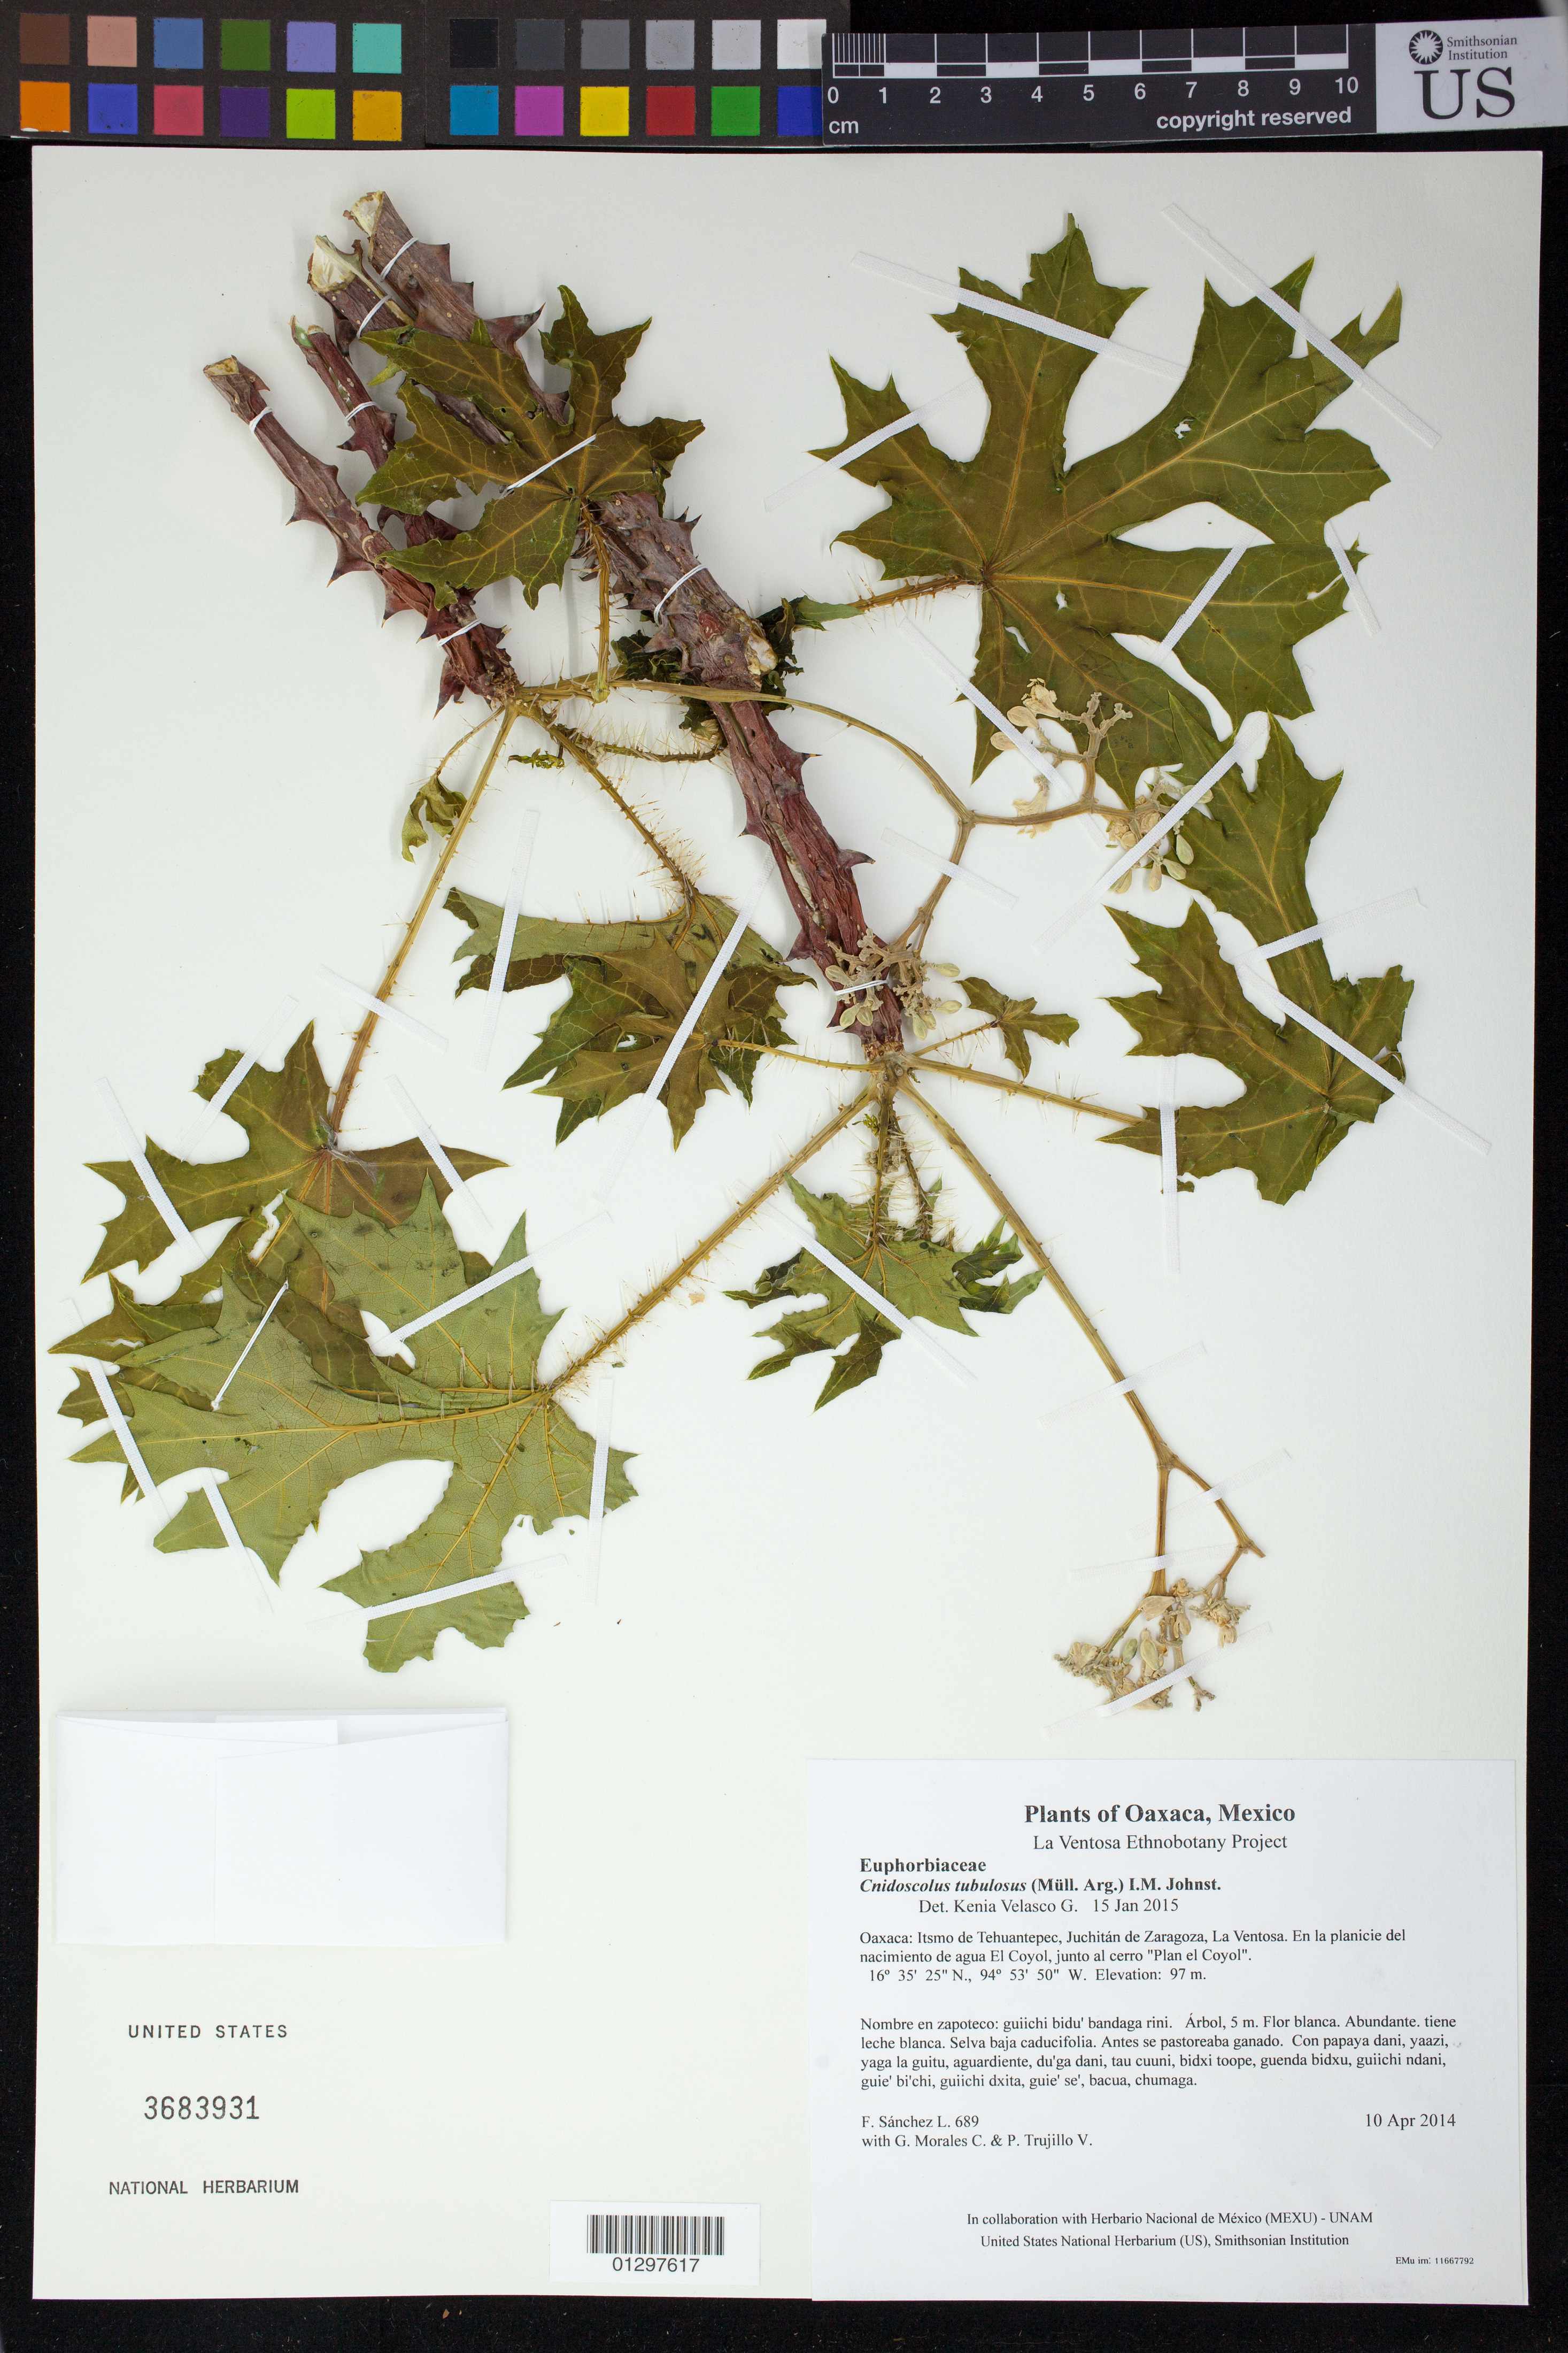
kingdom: Plantae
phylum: Tracheophyta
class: Magnoliopsida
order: Malpighiales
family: Euphorbiaceae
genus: Cnidoscolus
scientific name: Cnidoscolus tubulosus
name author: (Müll. Arg.) I.M. Johnst.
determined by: Velasco G., Kenia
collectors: F. Sánchez L., G. Morales C. & P. Trujillo V.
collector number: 689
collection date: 2014-04-10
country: Mexico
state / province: Oaxaca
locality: Itsmo de Tehuantepec, Juchitán de Zaragoza, La Ventosa. En la planicie del nacimiento de agua El Coyol, junto al cerro "Plan el Coyol".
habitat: Selva baja caducifolia. Antes se pastoreaba ganado.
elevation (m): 97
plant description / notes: JEBOT, MEXU, SERO, US; Yaga. 5 m. Guie' naquichi'. Stale.; mala mujer, ortiga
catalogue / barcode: US 3683931